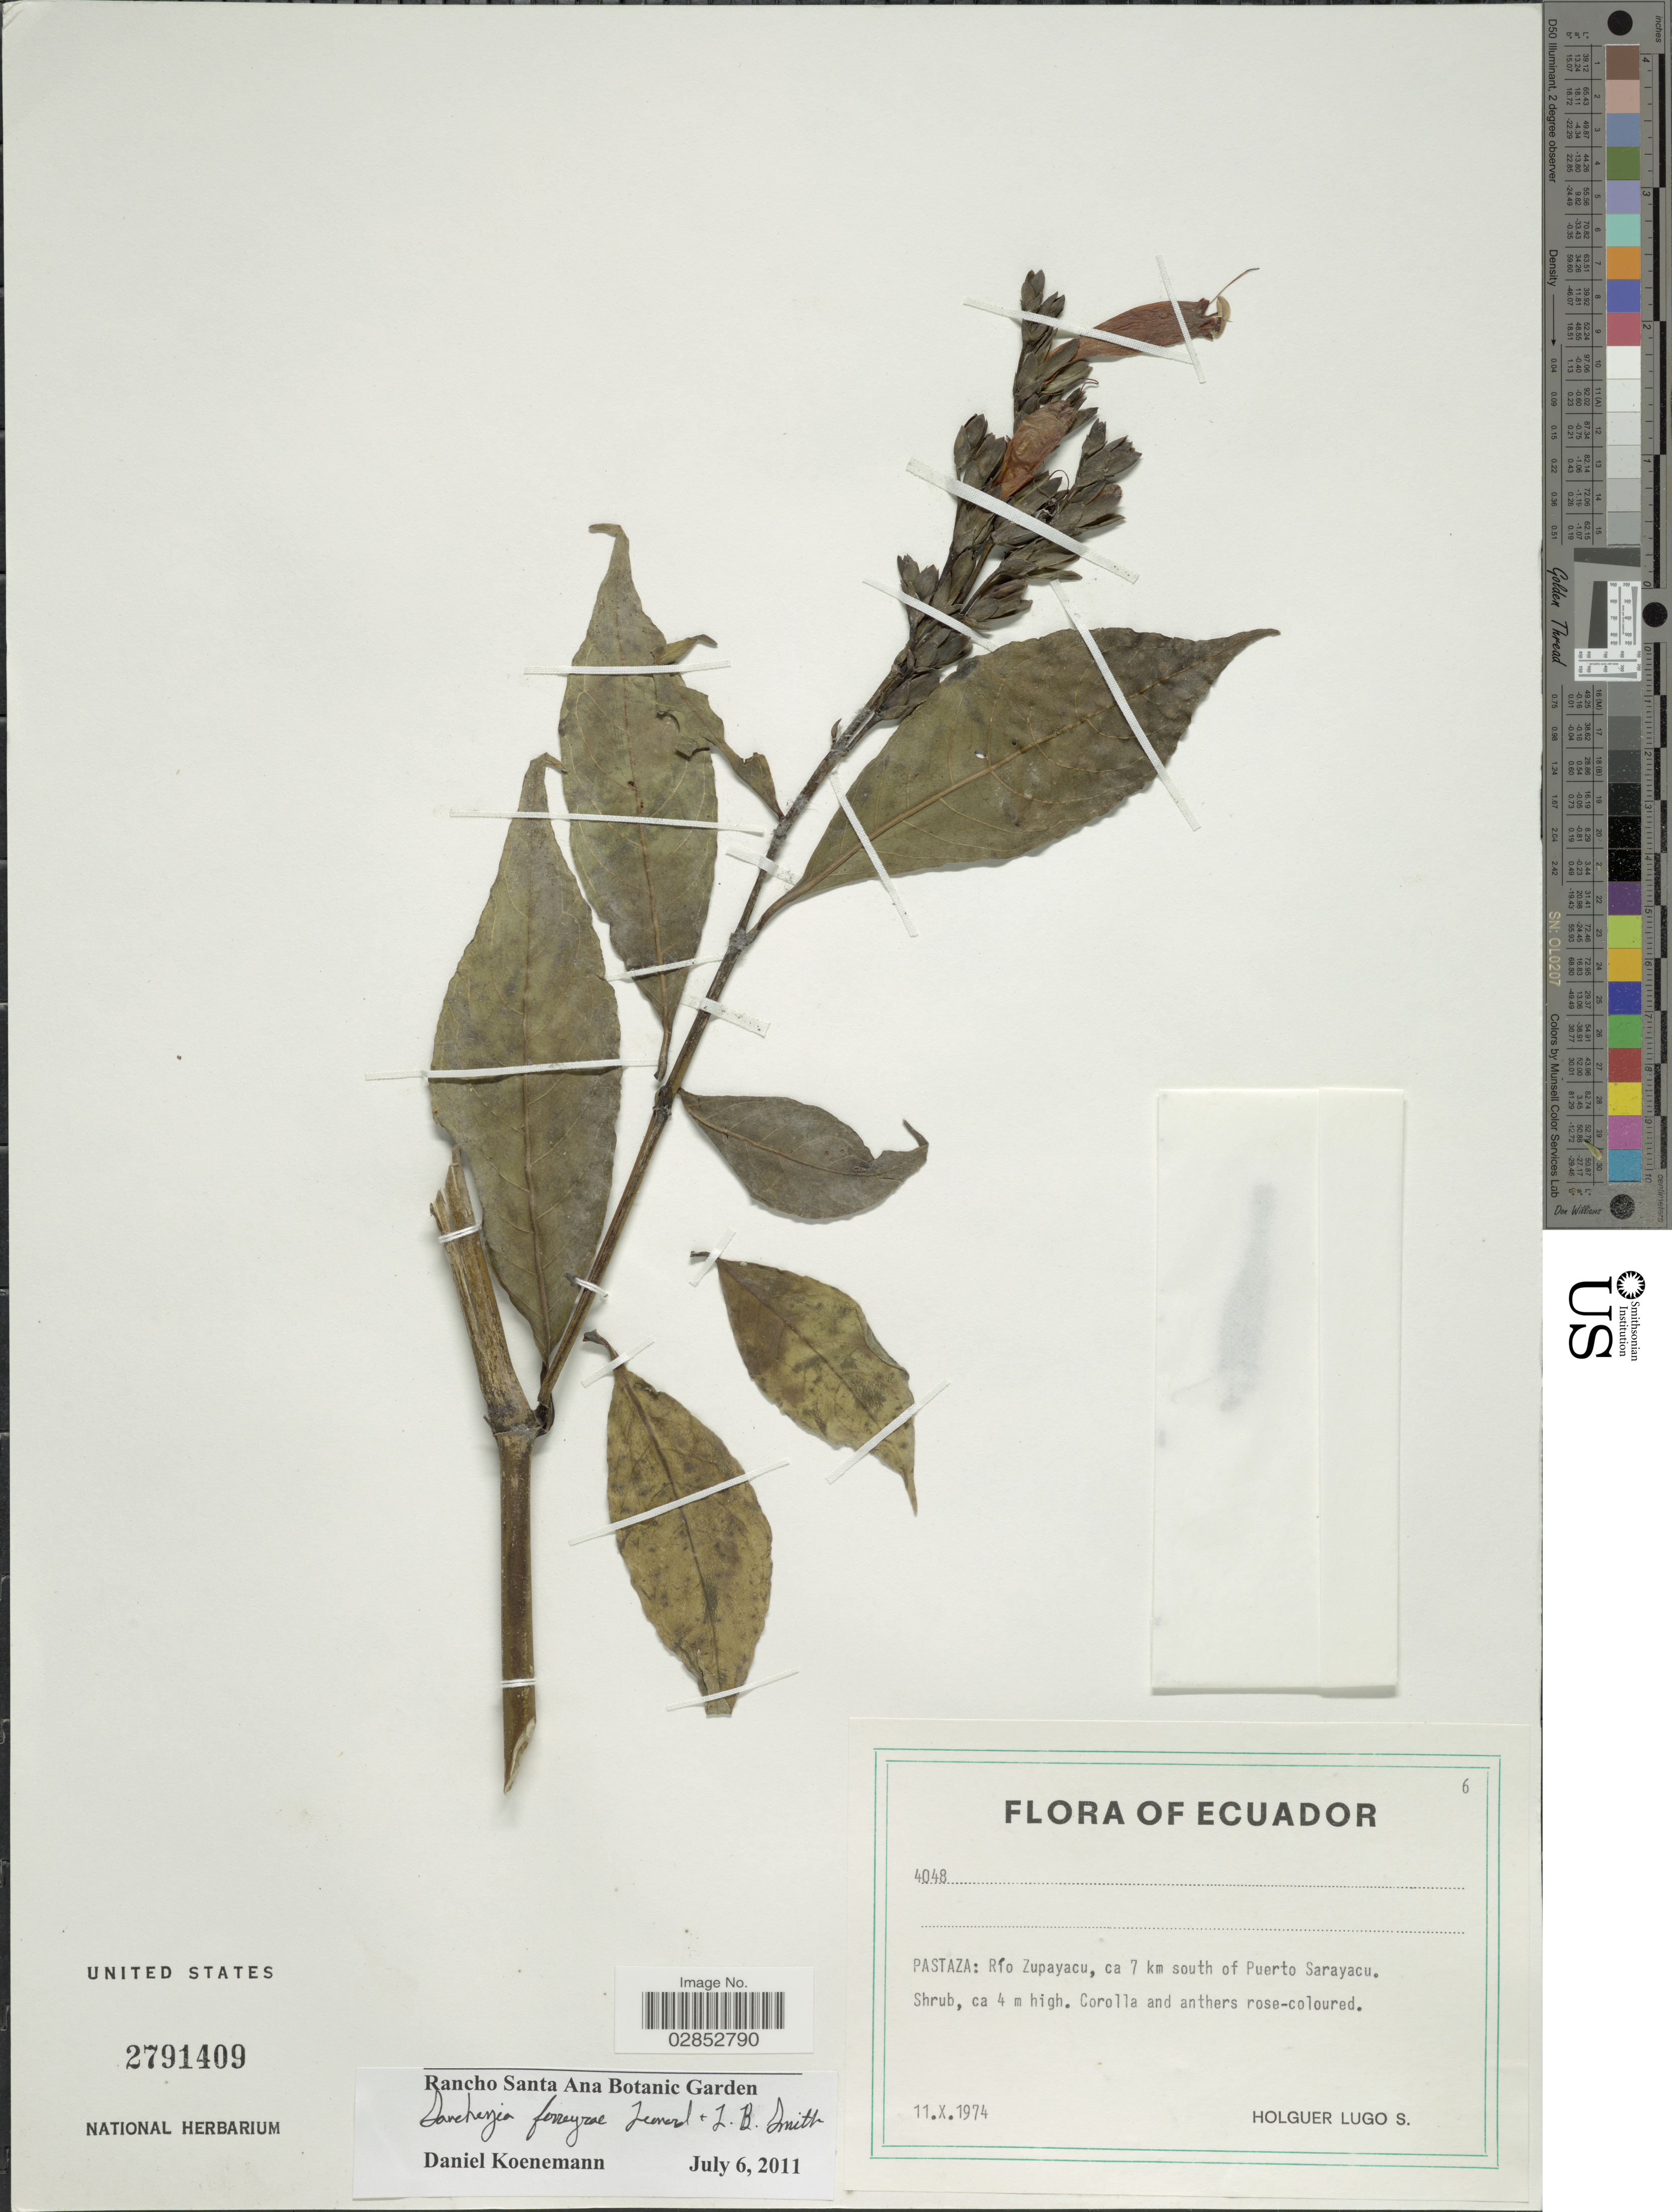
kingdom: Plantae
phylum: Tracheophyta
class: Magnoliopsida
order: Lamiales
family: Acanthaceae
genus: Sanchezia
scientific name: Sanchezia putumayensis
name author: Leonard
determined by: Azevedo, Igor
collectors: H. Lugo S.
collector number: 4048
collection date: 1974-10-11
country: Ecuador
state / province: Pastaza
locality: Río Zupayacu, ca 7 km south of Puerto Sarayacu.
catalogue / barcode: US 2791409